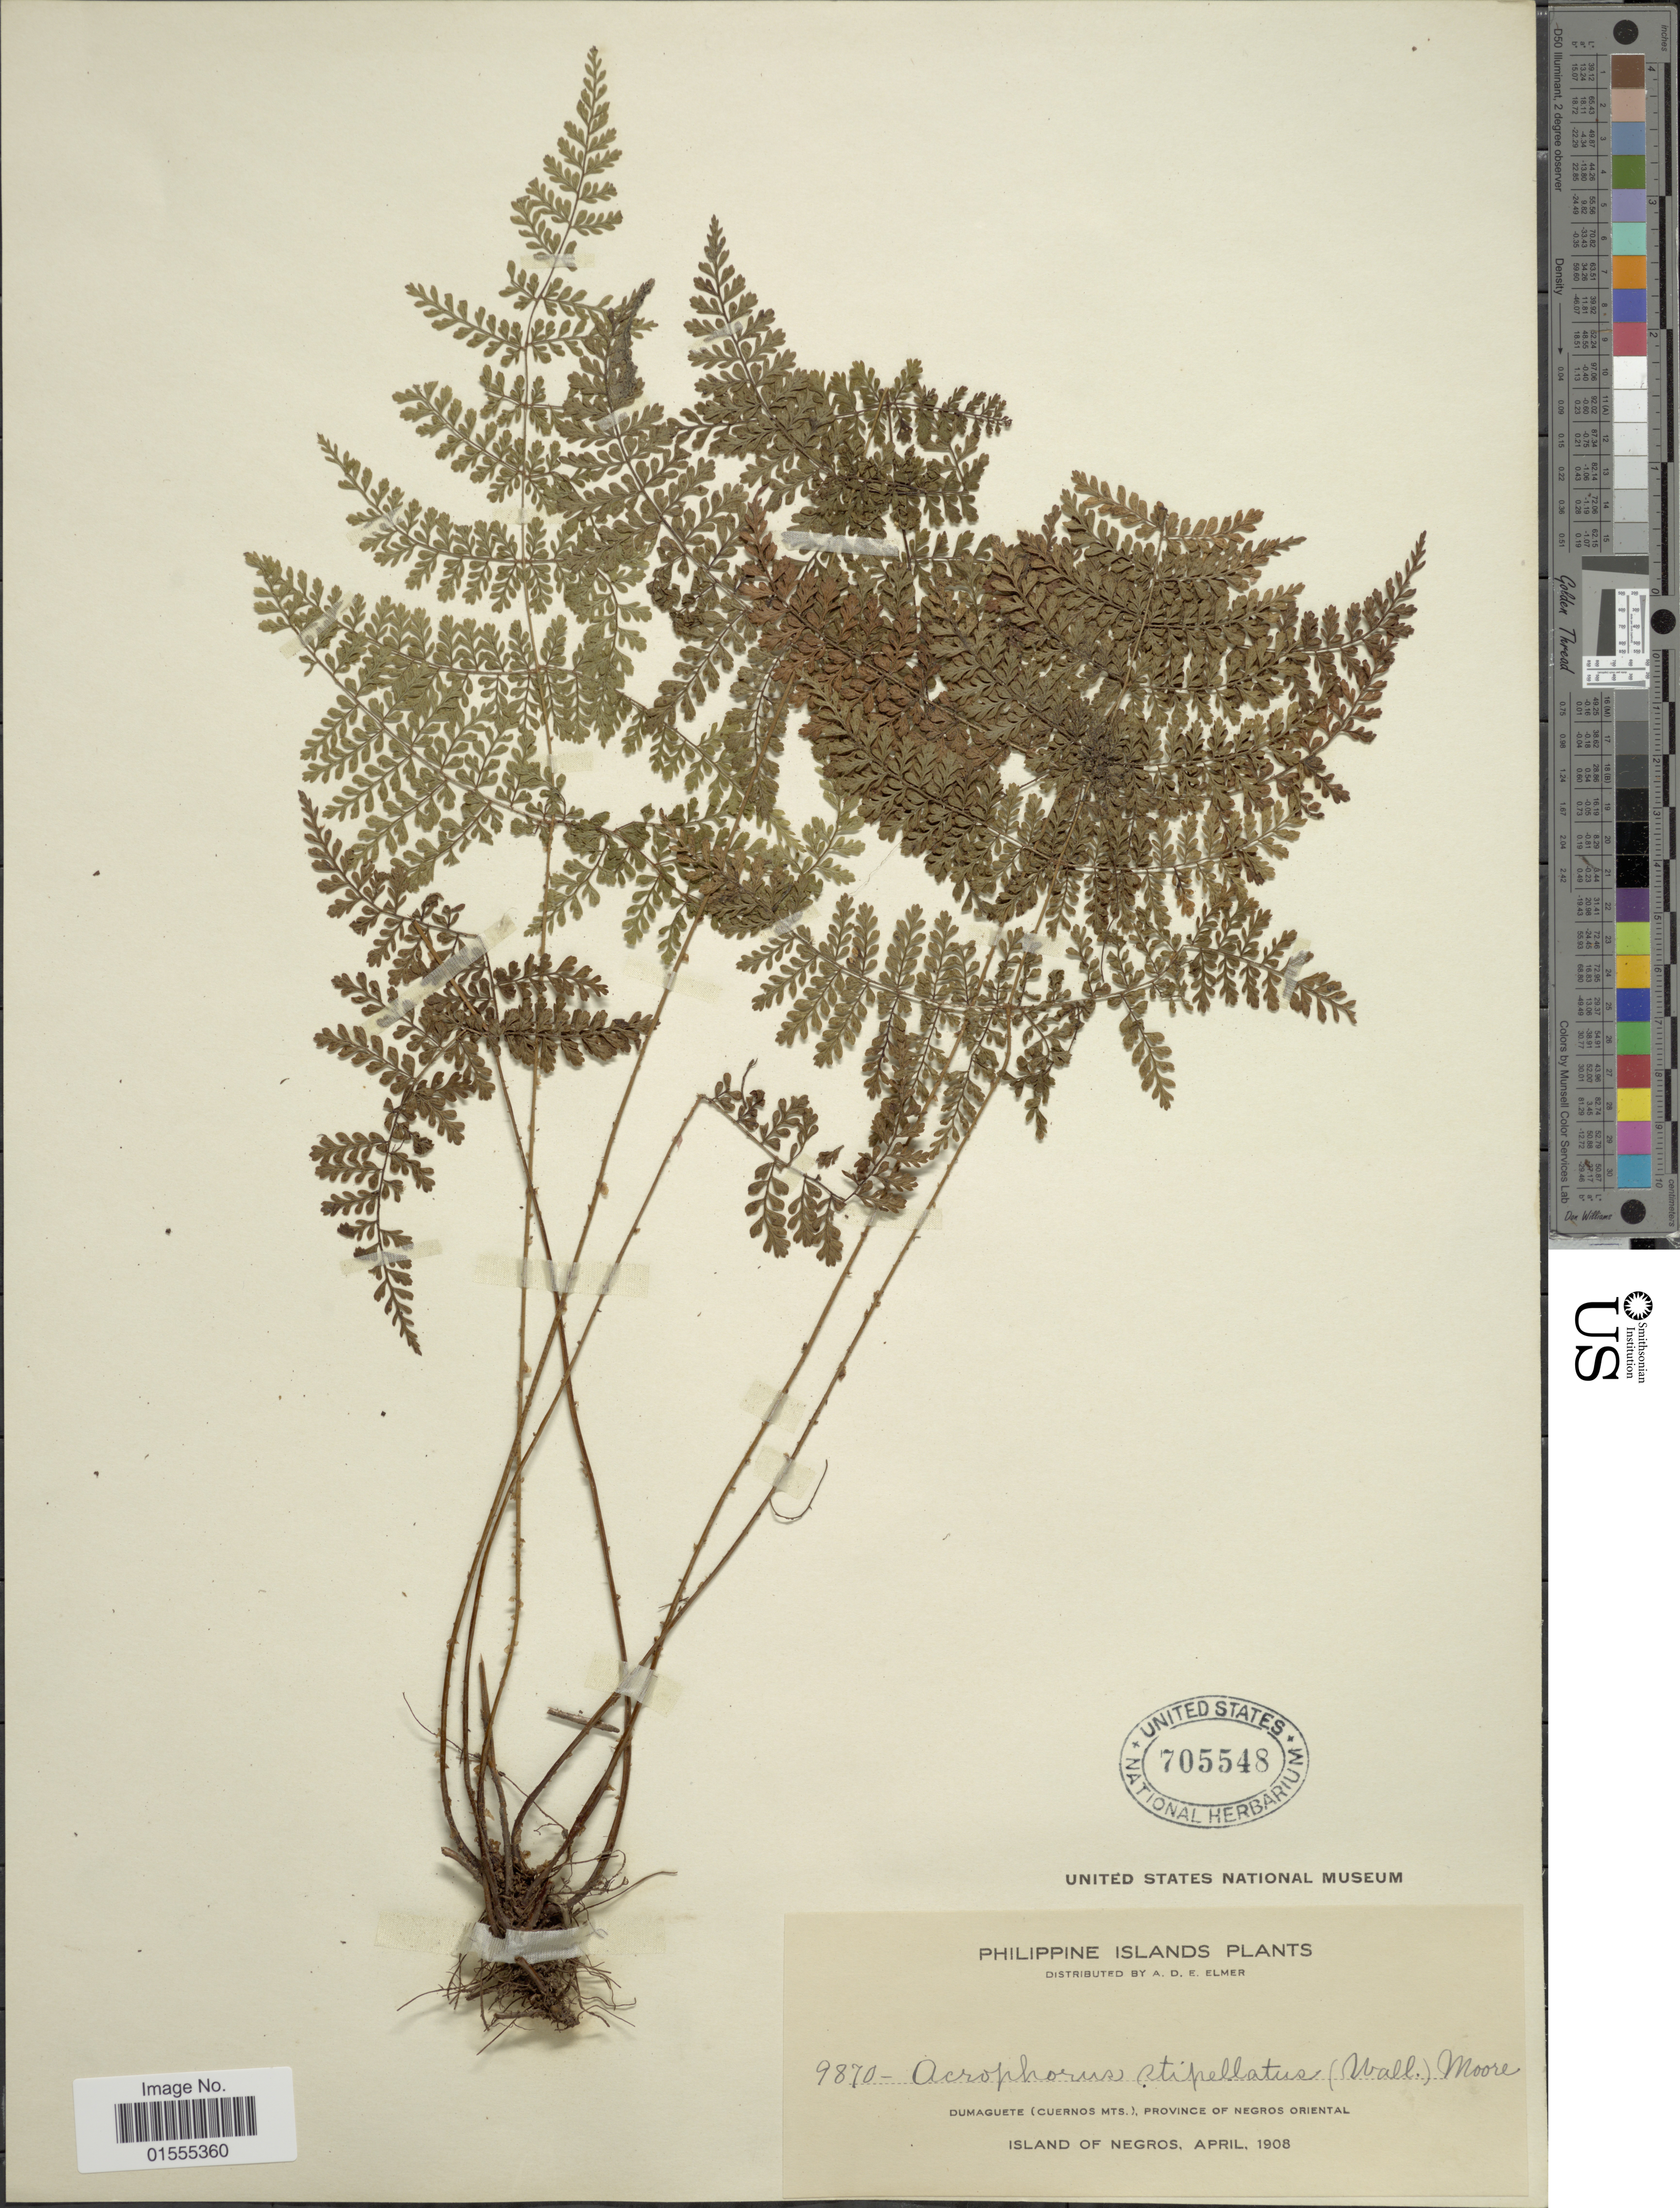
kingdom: Plantae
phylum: Tracheophyta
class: Polypodiopsida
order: Polypodiales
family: Dryopteridaceae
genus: Dryopteris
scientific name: Dryopteris nodosa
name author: (C. Presl) Li Bing Zhang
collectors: A. D. E. Elmer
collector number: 9870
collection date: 1908-04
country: Philippines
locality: Dumaguete (cuernos Mts), province of negros Oriental, Island of Negros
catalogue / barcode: US 705548